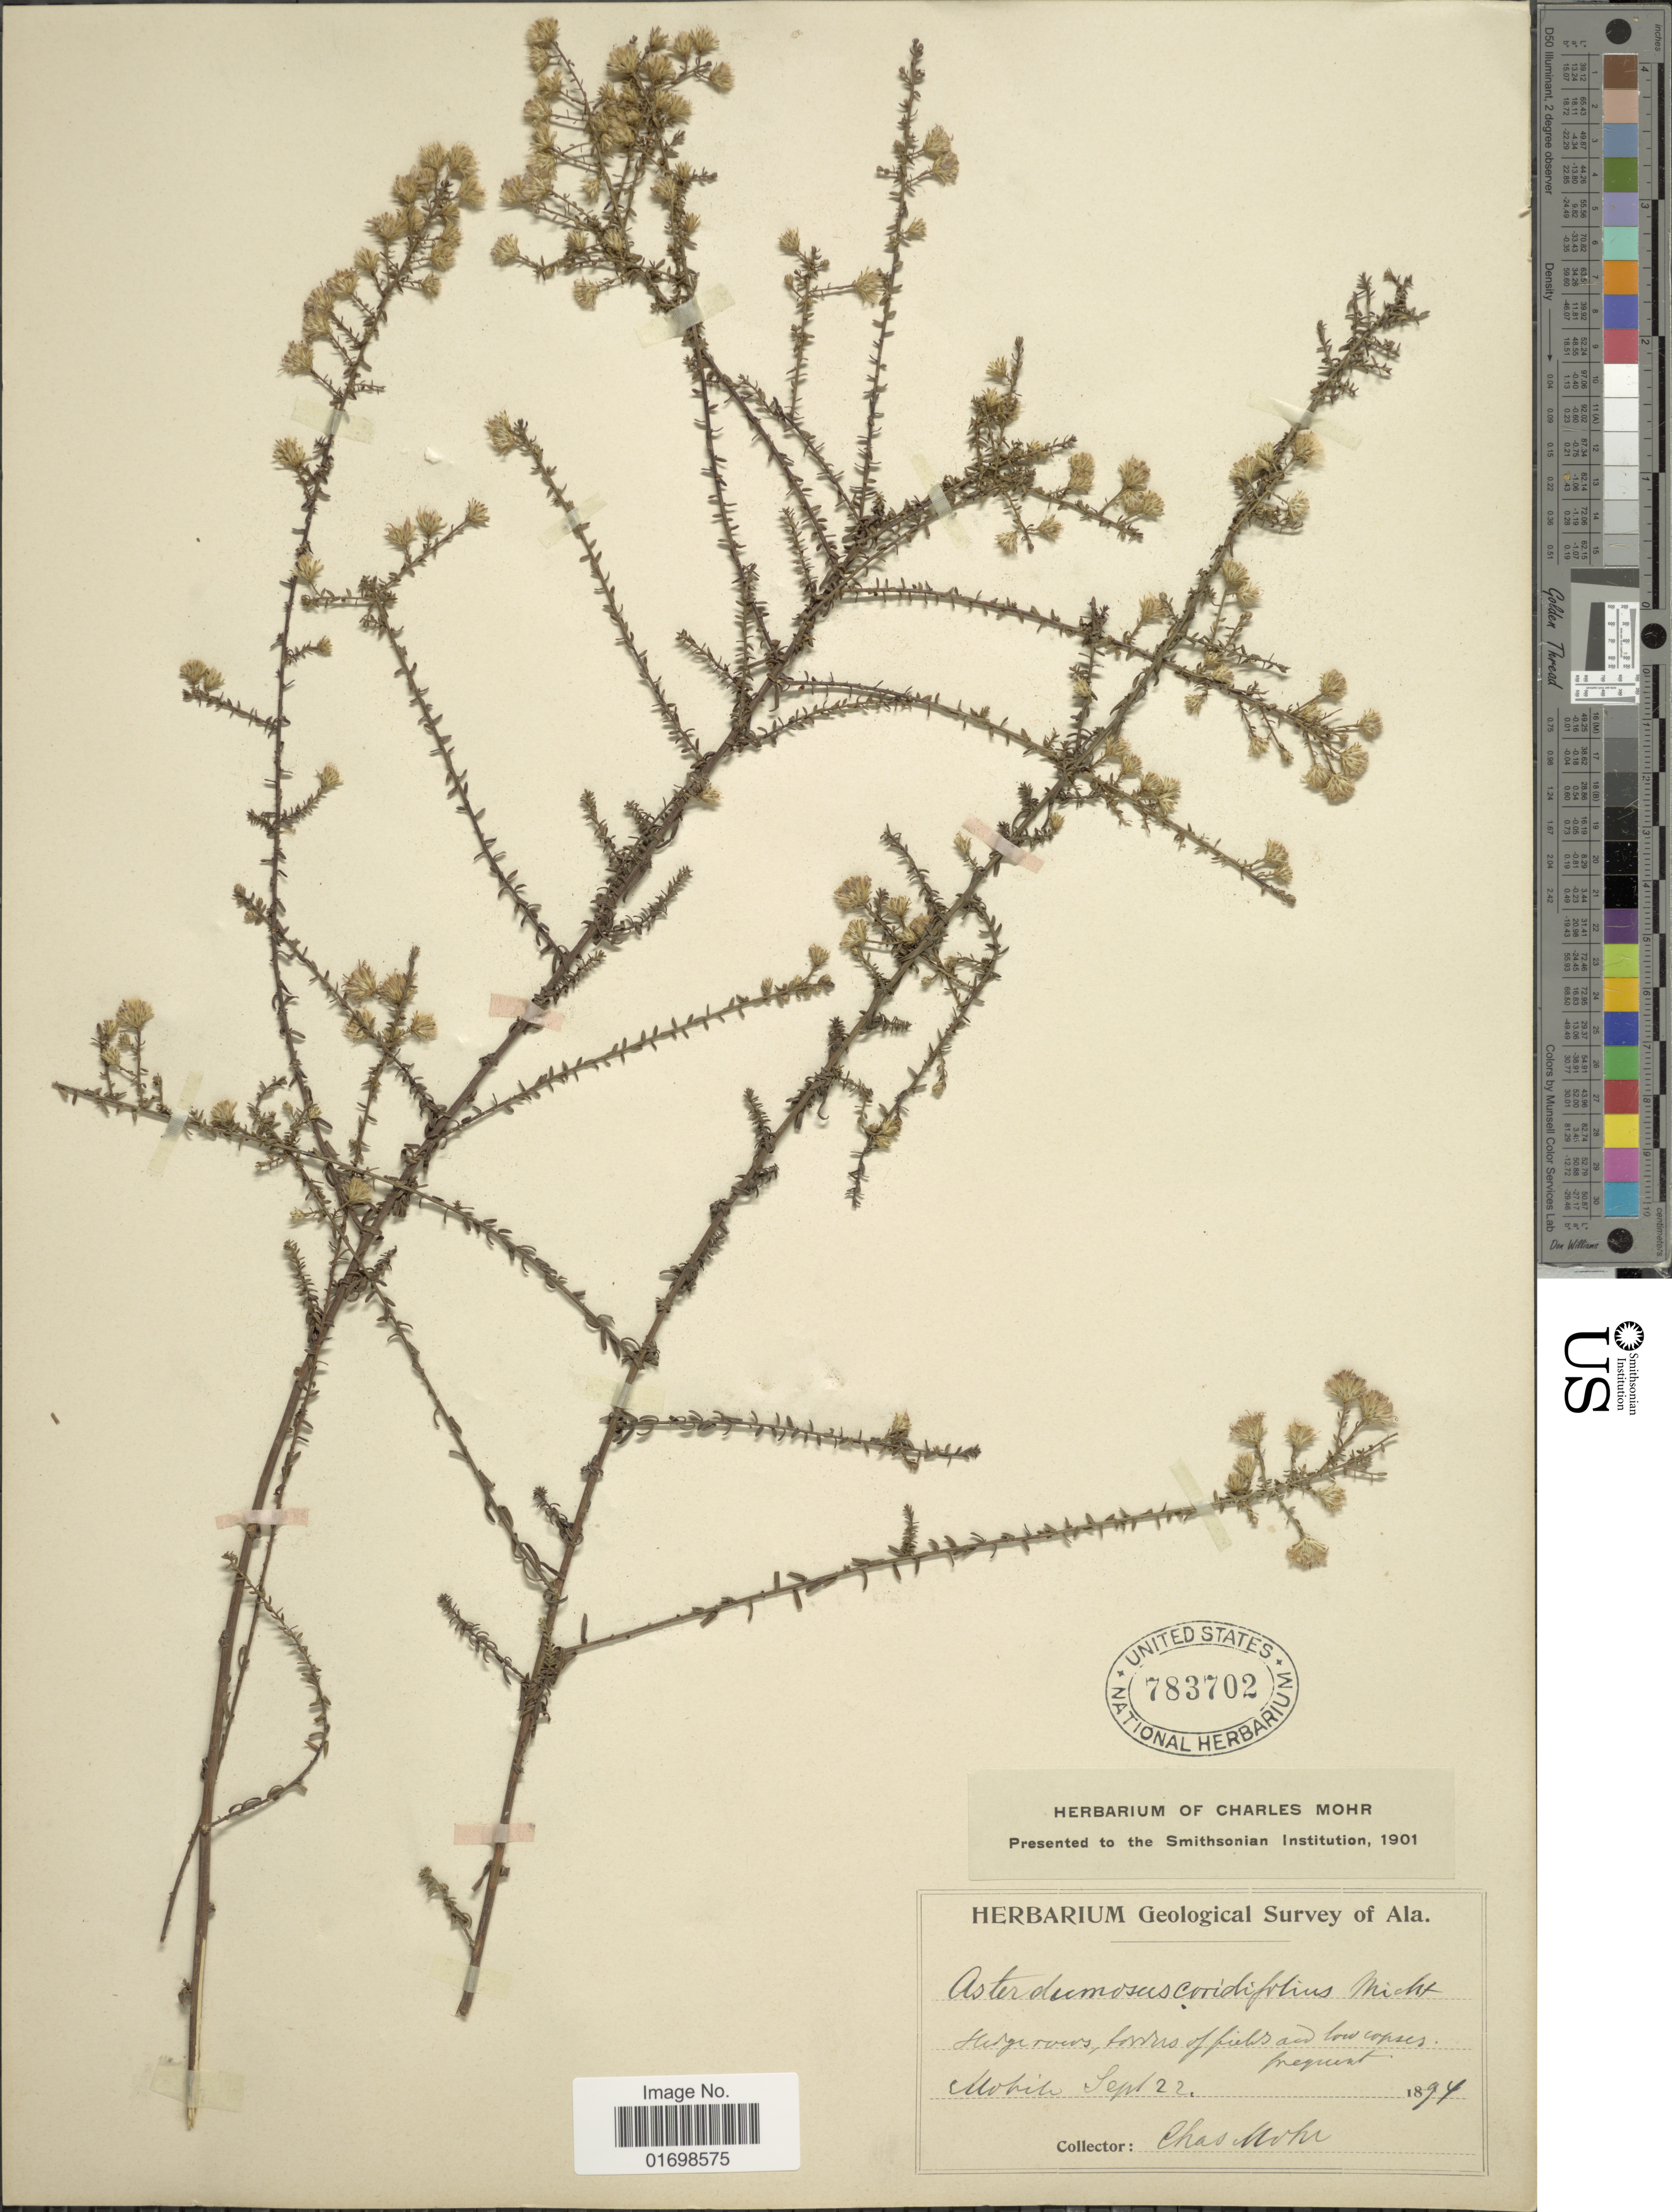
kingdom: Plantae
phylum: Tracheophyta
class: Magnoliopsida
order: Asterales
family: Asteraceae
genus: Symphyotrichum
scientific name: Symphyotrichum dumosum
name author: (L.) G.L. Nesom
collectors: Mohr, C. T. (herbarium)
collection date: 1894-09-22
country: United States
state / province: Alabama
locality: Mobile.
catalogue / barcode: US 783702